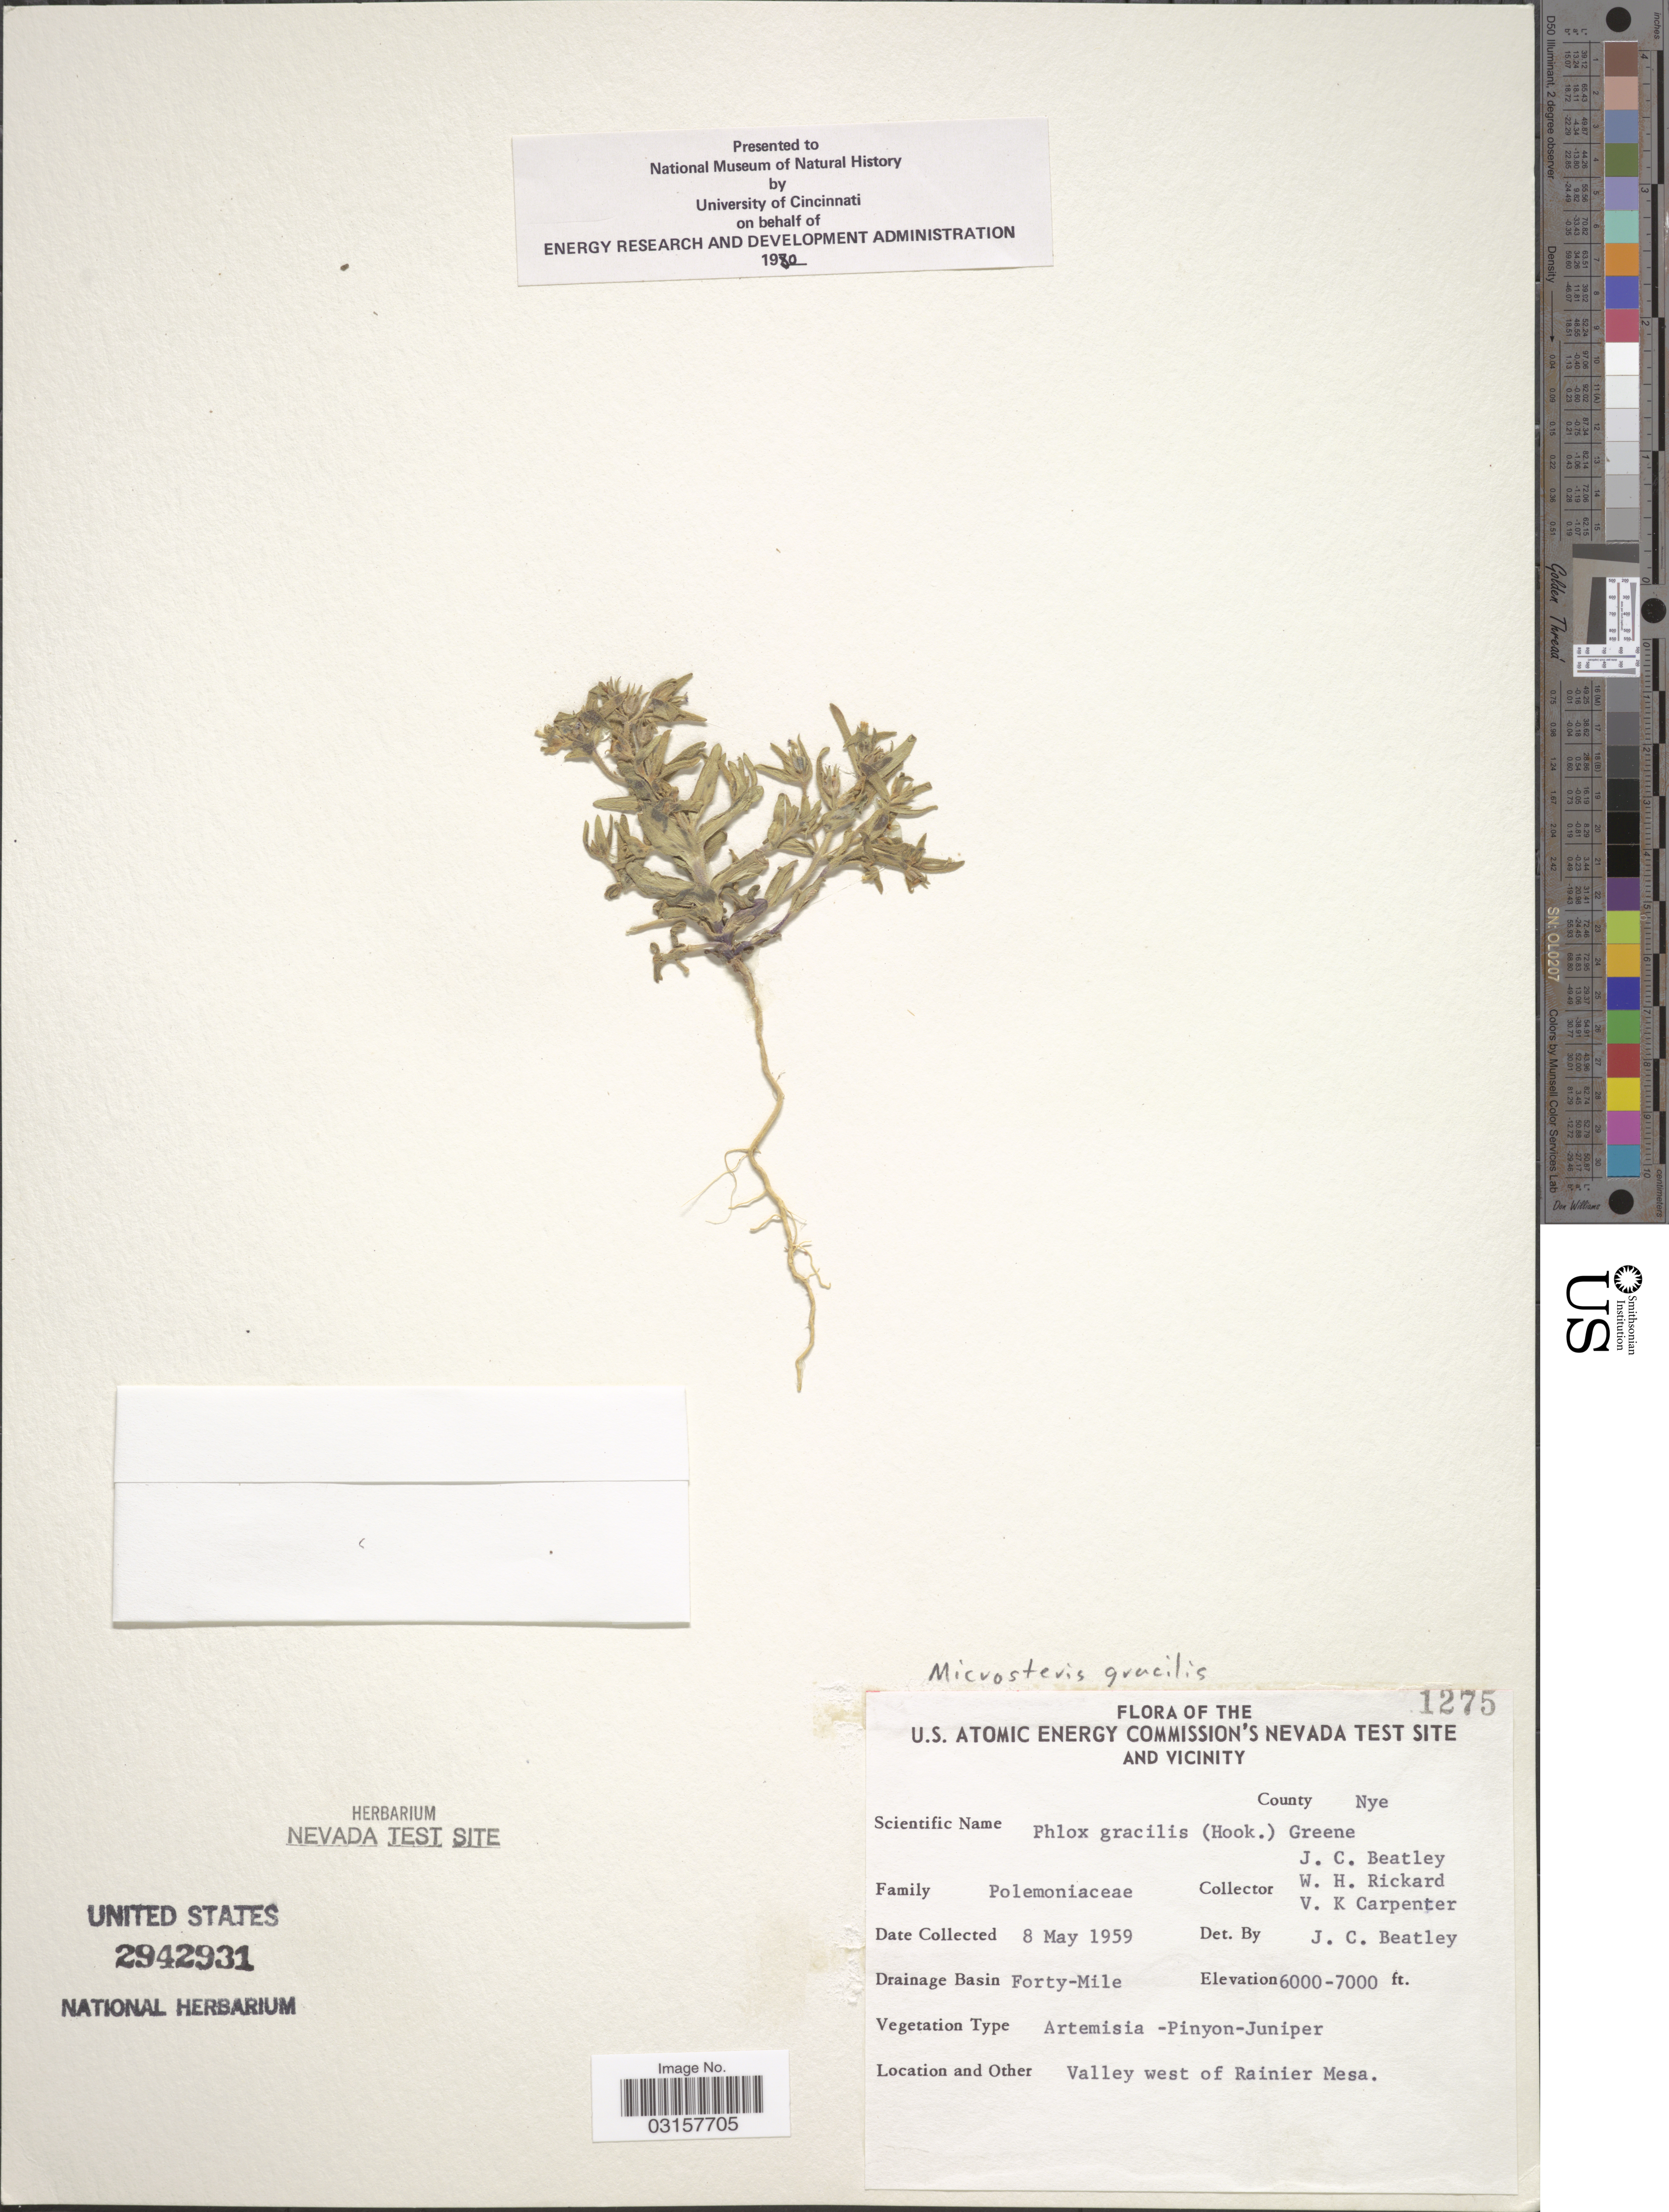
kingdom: Plantae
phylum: Tracheophyta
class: Magnoliopsida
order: Ericales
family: Polemoniaceae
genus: Microsteris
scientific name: Microsteris gracilis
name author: (Hook.) Greene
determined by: (US) Smithsonian Institution - National Museum of Natural History - Department of Botany (UNITED STATES)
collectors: J. C. Beatley, W. Rickard & V. Carpenter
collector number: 1275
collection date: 1959-05-08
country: United States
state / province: Nevada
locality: U.S. Atomic Energy Commision's Nevada Test Site and Vicinity. County Nye. Drainage Basin Forty-Mile. Valley west of Rainier Mesa.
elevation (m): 1829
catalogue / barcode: US 2942931